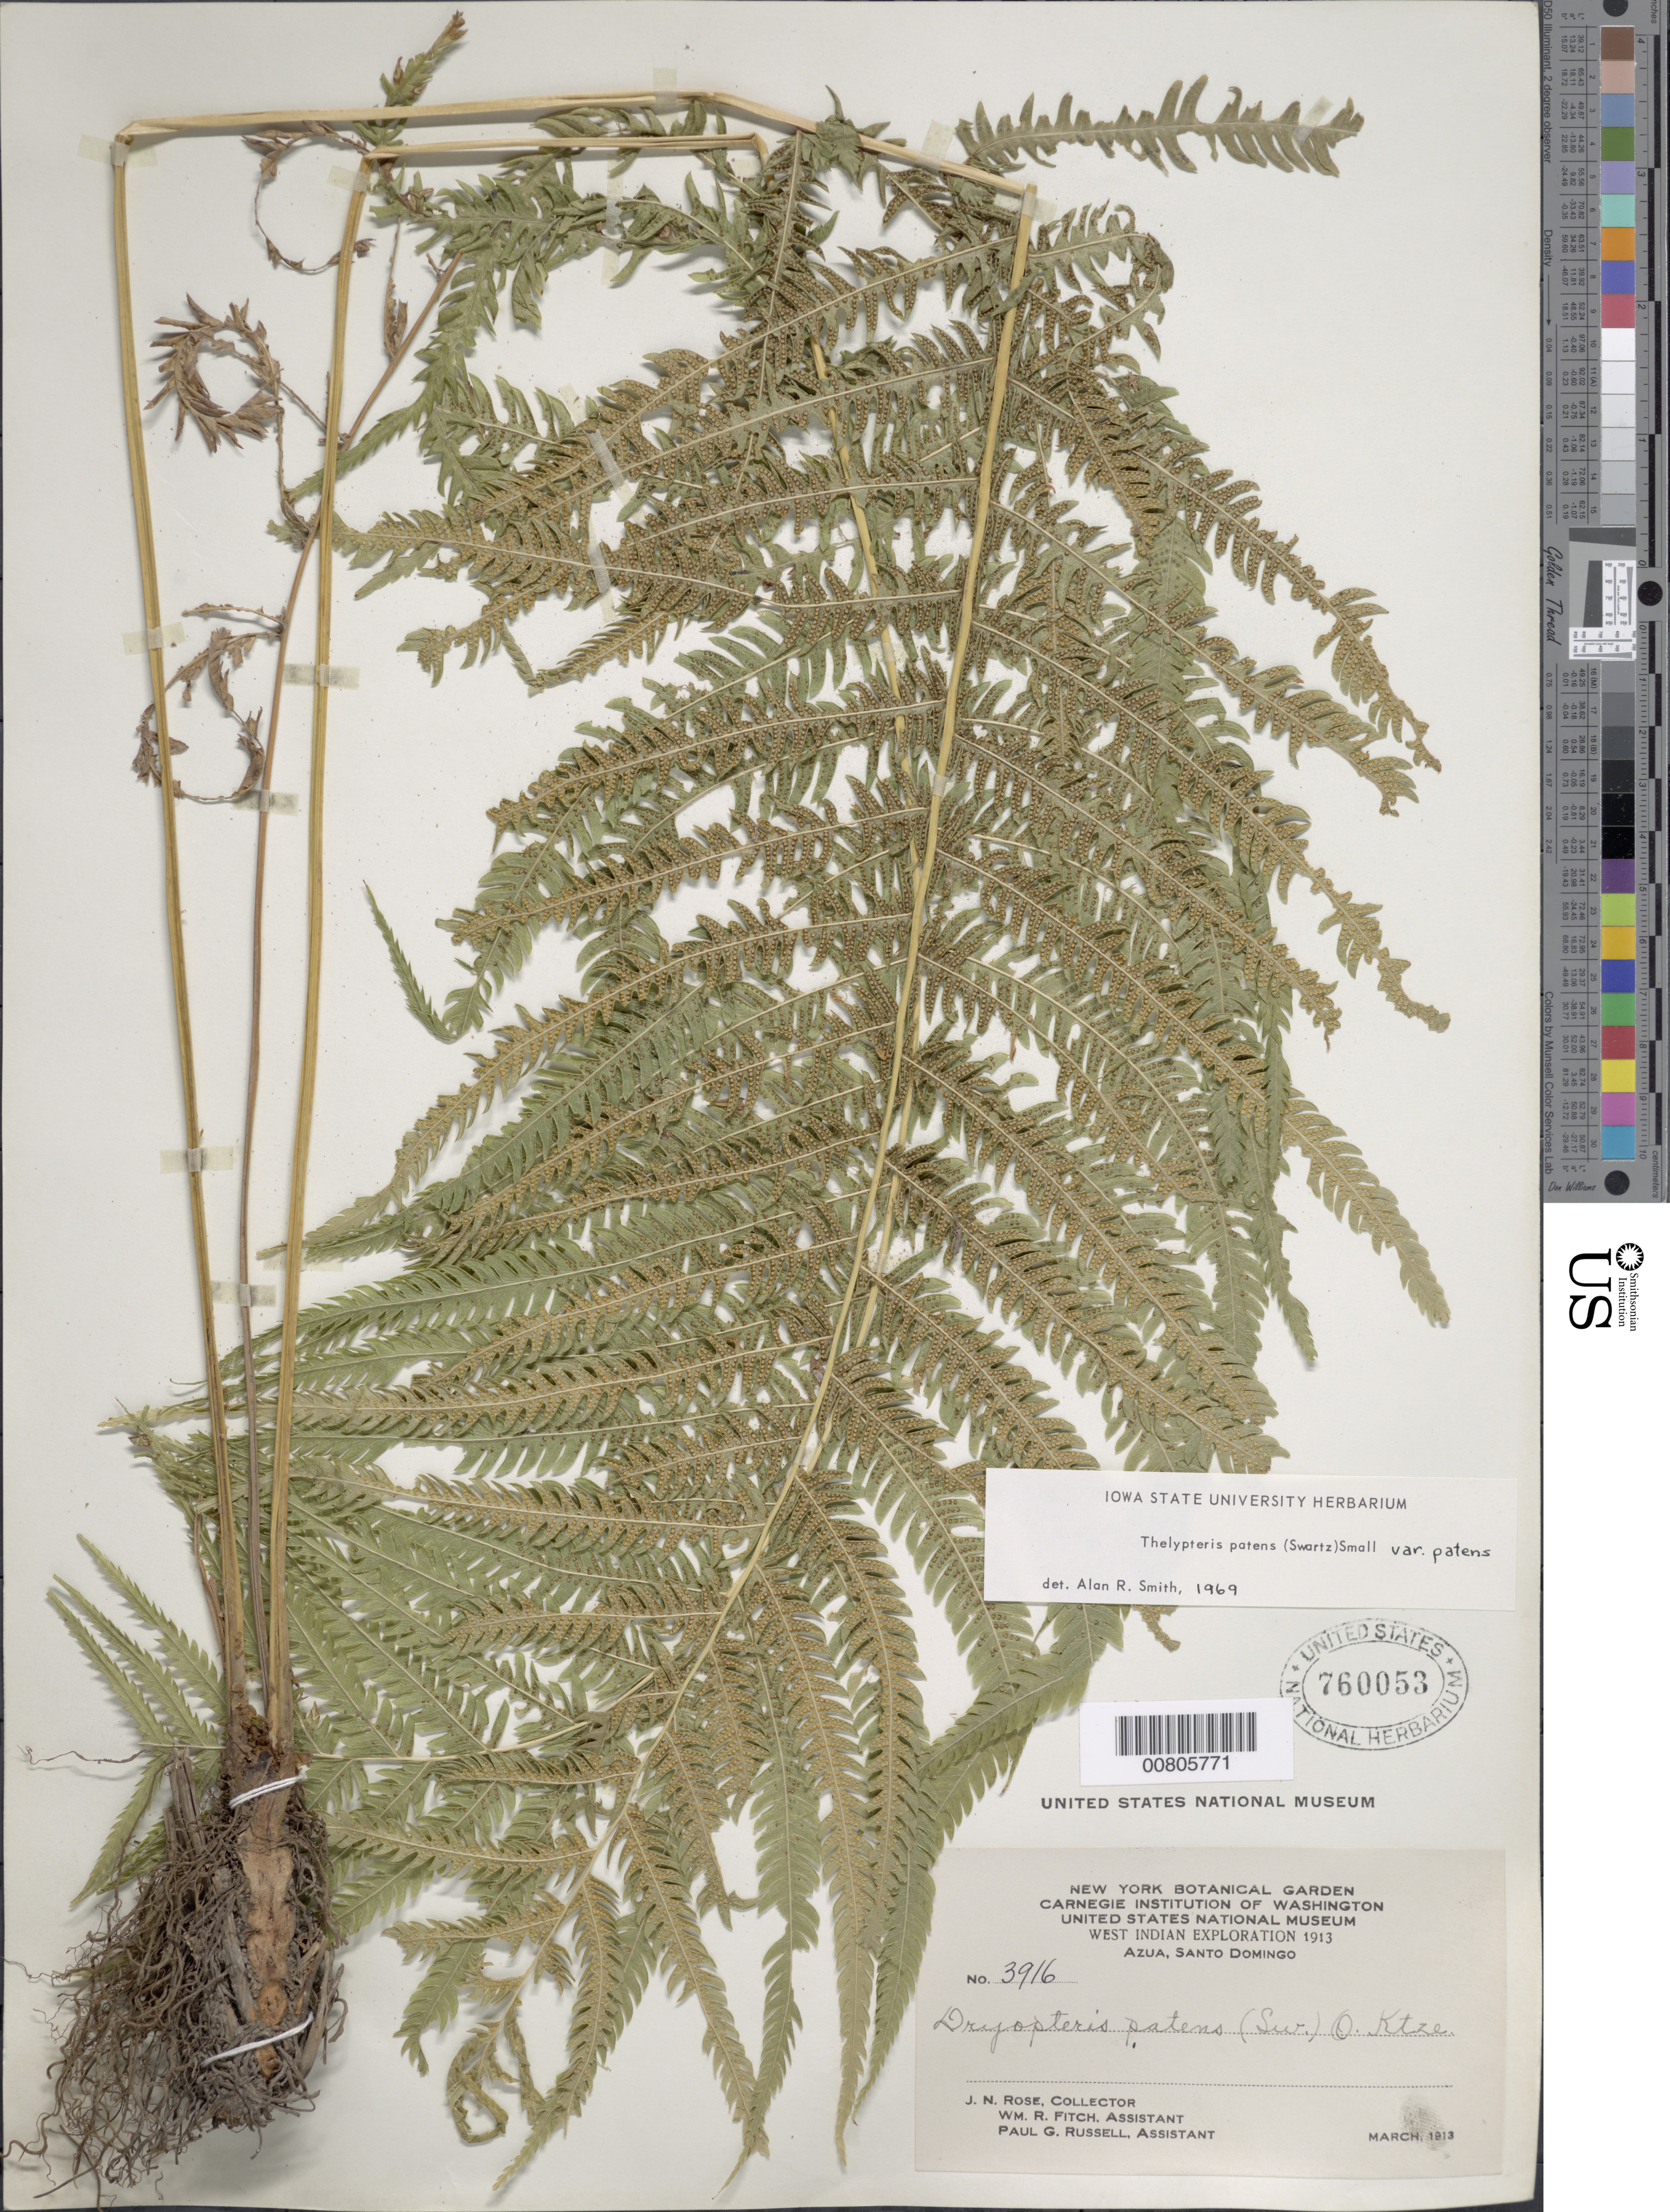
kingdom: Plantae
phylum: Tracheophyta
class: Polypodiopsida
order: Polypodiales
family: Thelypteridaceae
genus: Christella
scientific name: Christella patens var. patens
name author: (Sw.) Holttum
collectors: J. N. Rose, W. R. Fitch & P. G. Russell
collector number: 3916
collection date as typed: Mar 1913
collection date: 1913-03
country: Dominican Republic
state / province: Azua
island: Hispaniola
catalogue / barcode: US 760053